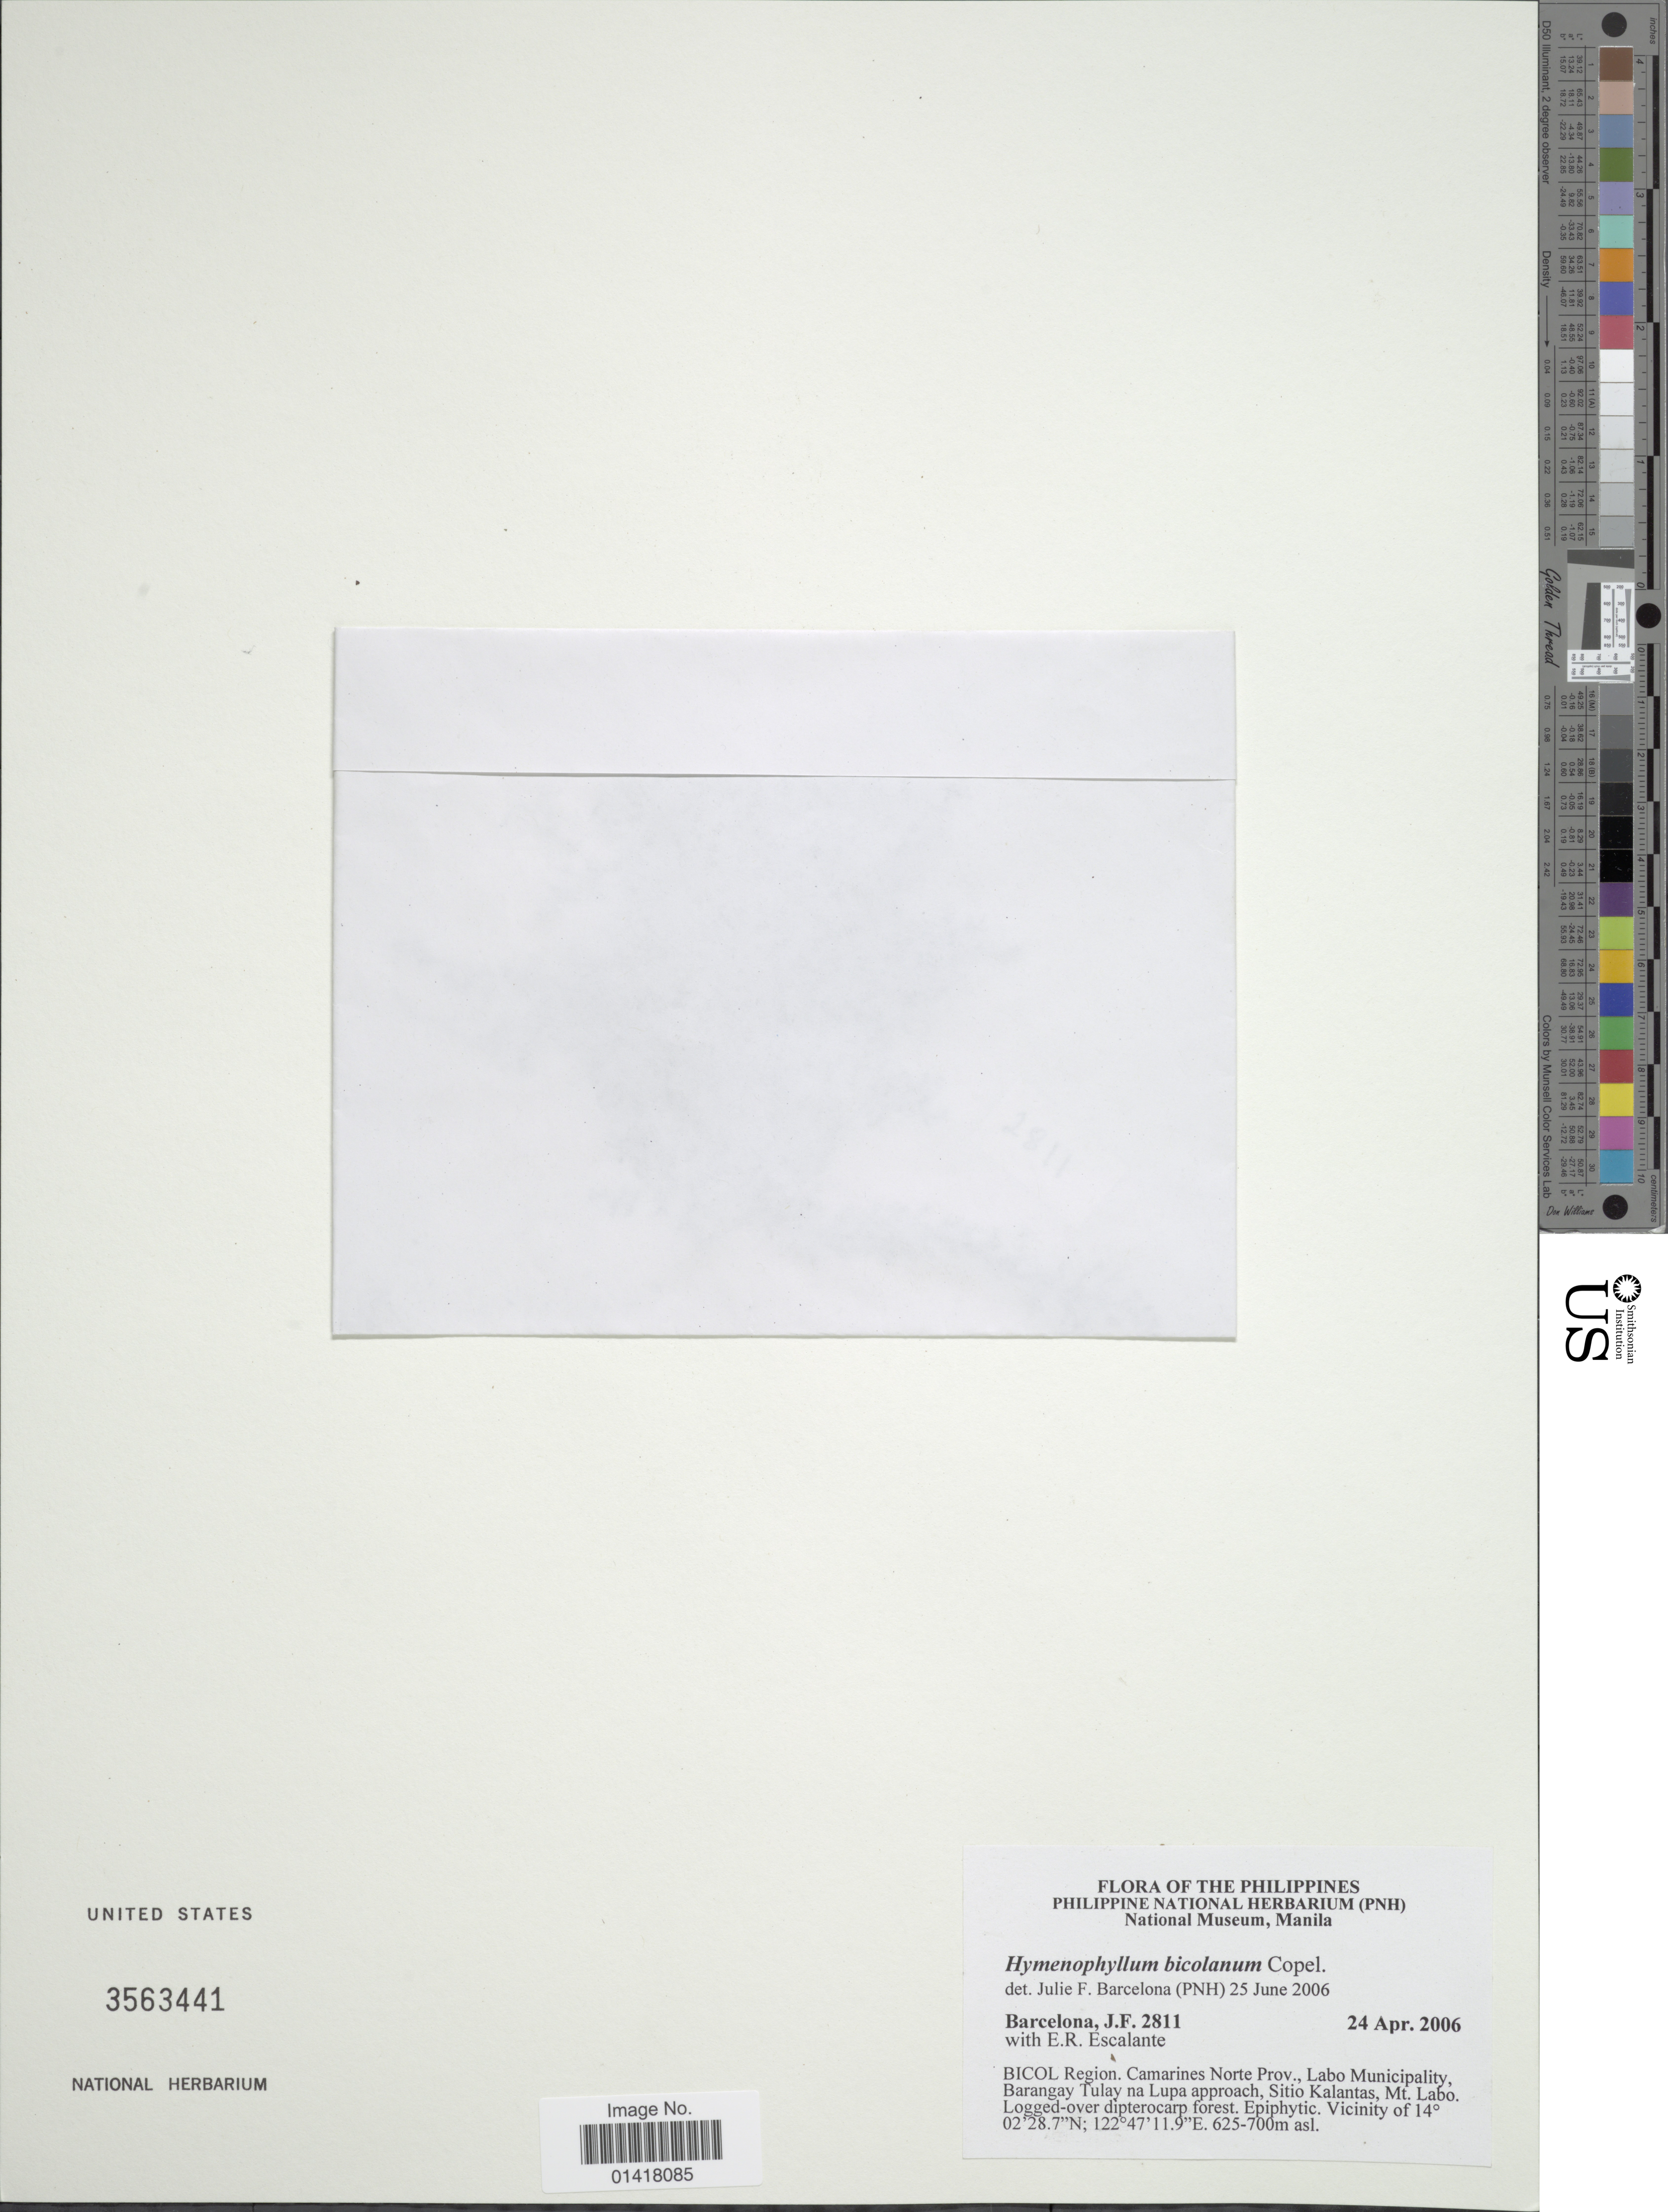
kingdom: Plantae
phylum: Tracheophyta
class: Polypodiopsida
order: Hymenophyllales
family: Hymenophyllaceae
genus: Hymenophyllum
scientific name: Hymenophyllum bicolanum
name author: Copel.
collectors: J. F. Barcelona & E. Escalante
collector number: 2811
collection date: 2006-04-24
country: Philippines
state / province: Bicol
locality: Bicol Region. camarines Norte Priv. Labo Municipality, Barangay Tulay na LUpa approach, Sitio Kalantas, Mt. Labo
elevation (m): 625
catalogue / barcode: US 3563441